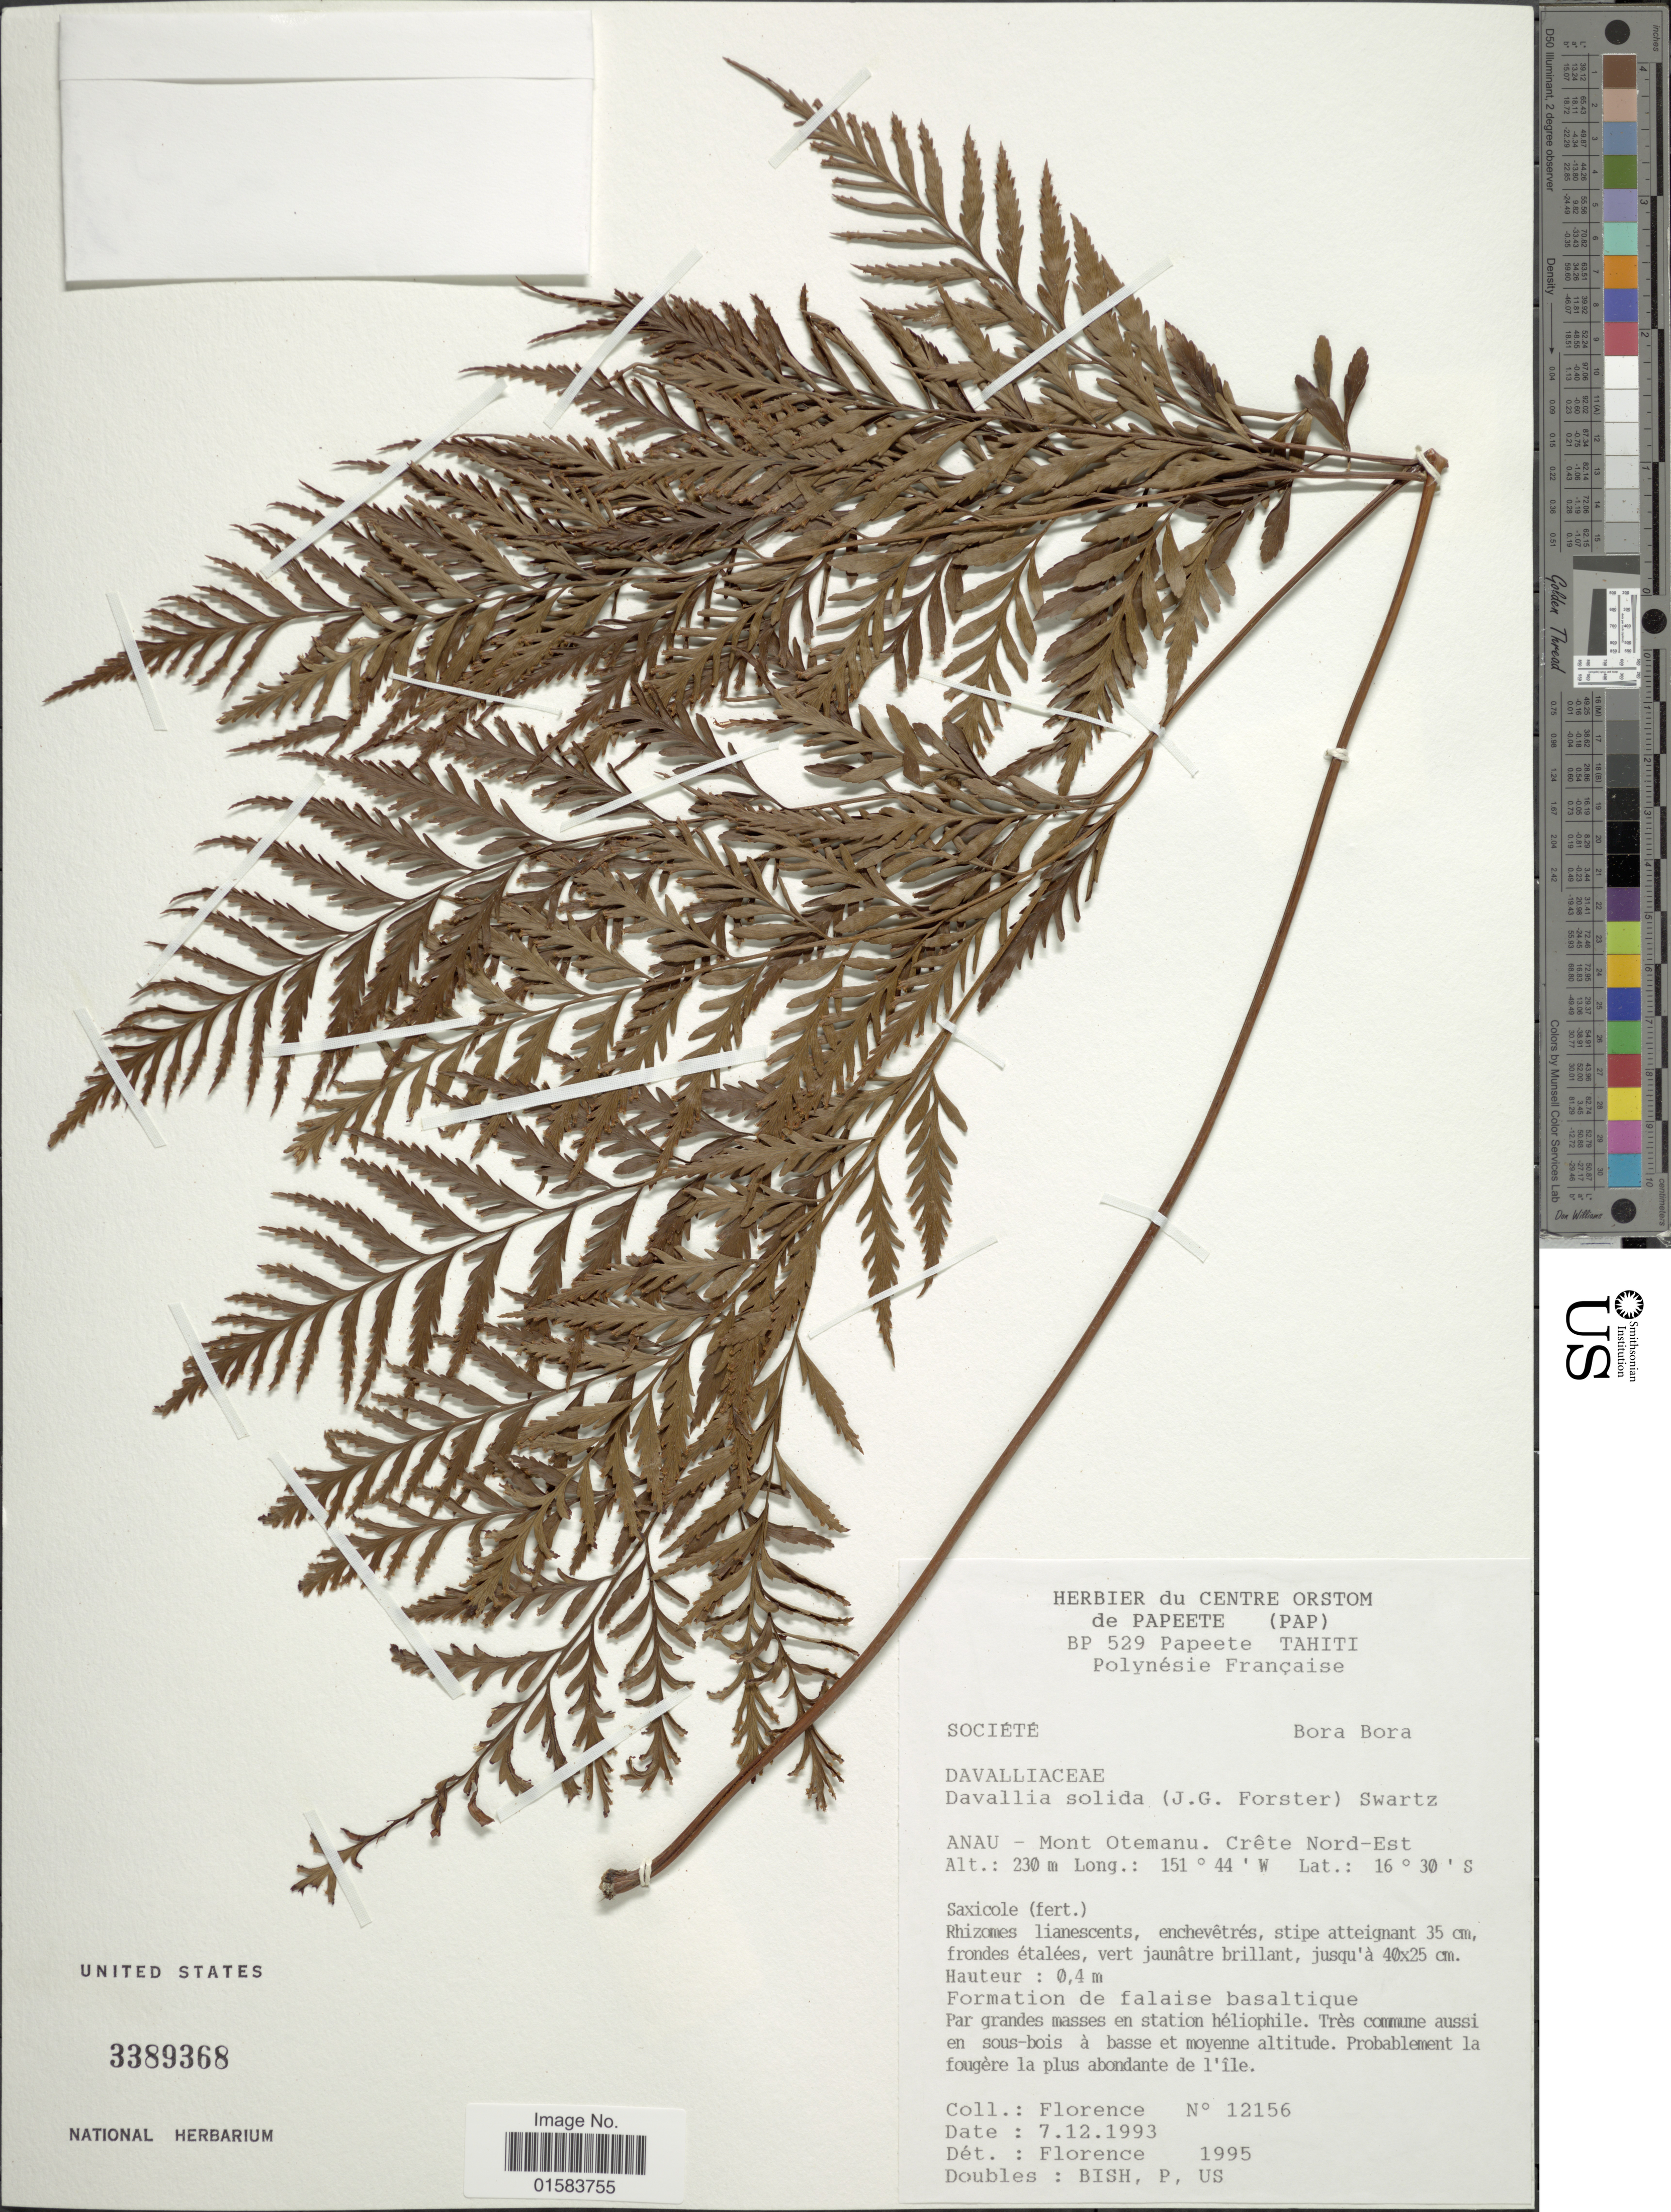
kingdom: Plantae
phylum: Tracheophyta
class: Polypodiopsida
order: Polypodiales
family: Davalliaceae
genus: Davallia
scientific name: Davallia solida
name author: (G. Forst.) Sw.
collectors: -. Florence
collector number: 12156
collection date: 1993-12-07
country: French Polynesia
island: Tahiti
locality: Societe, Anau-Mont Otemanu, Crete Nord-Est, Tahiti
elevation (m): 230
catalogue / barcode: US 3389368